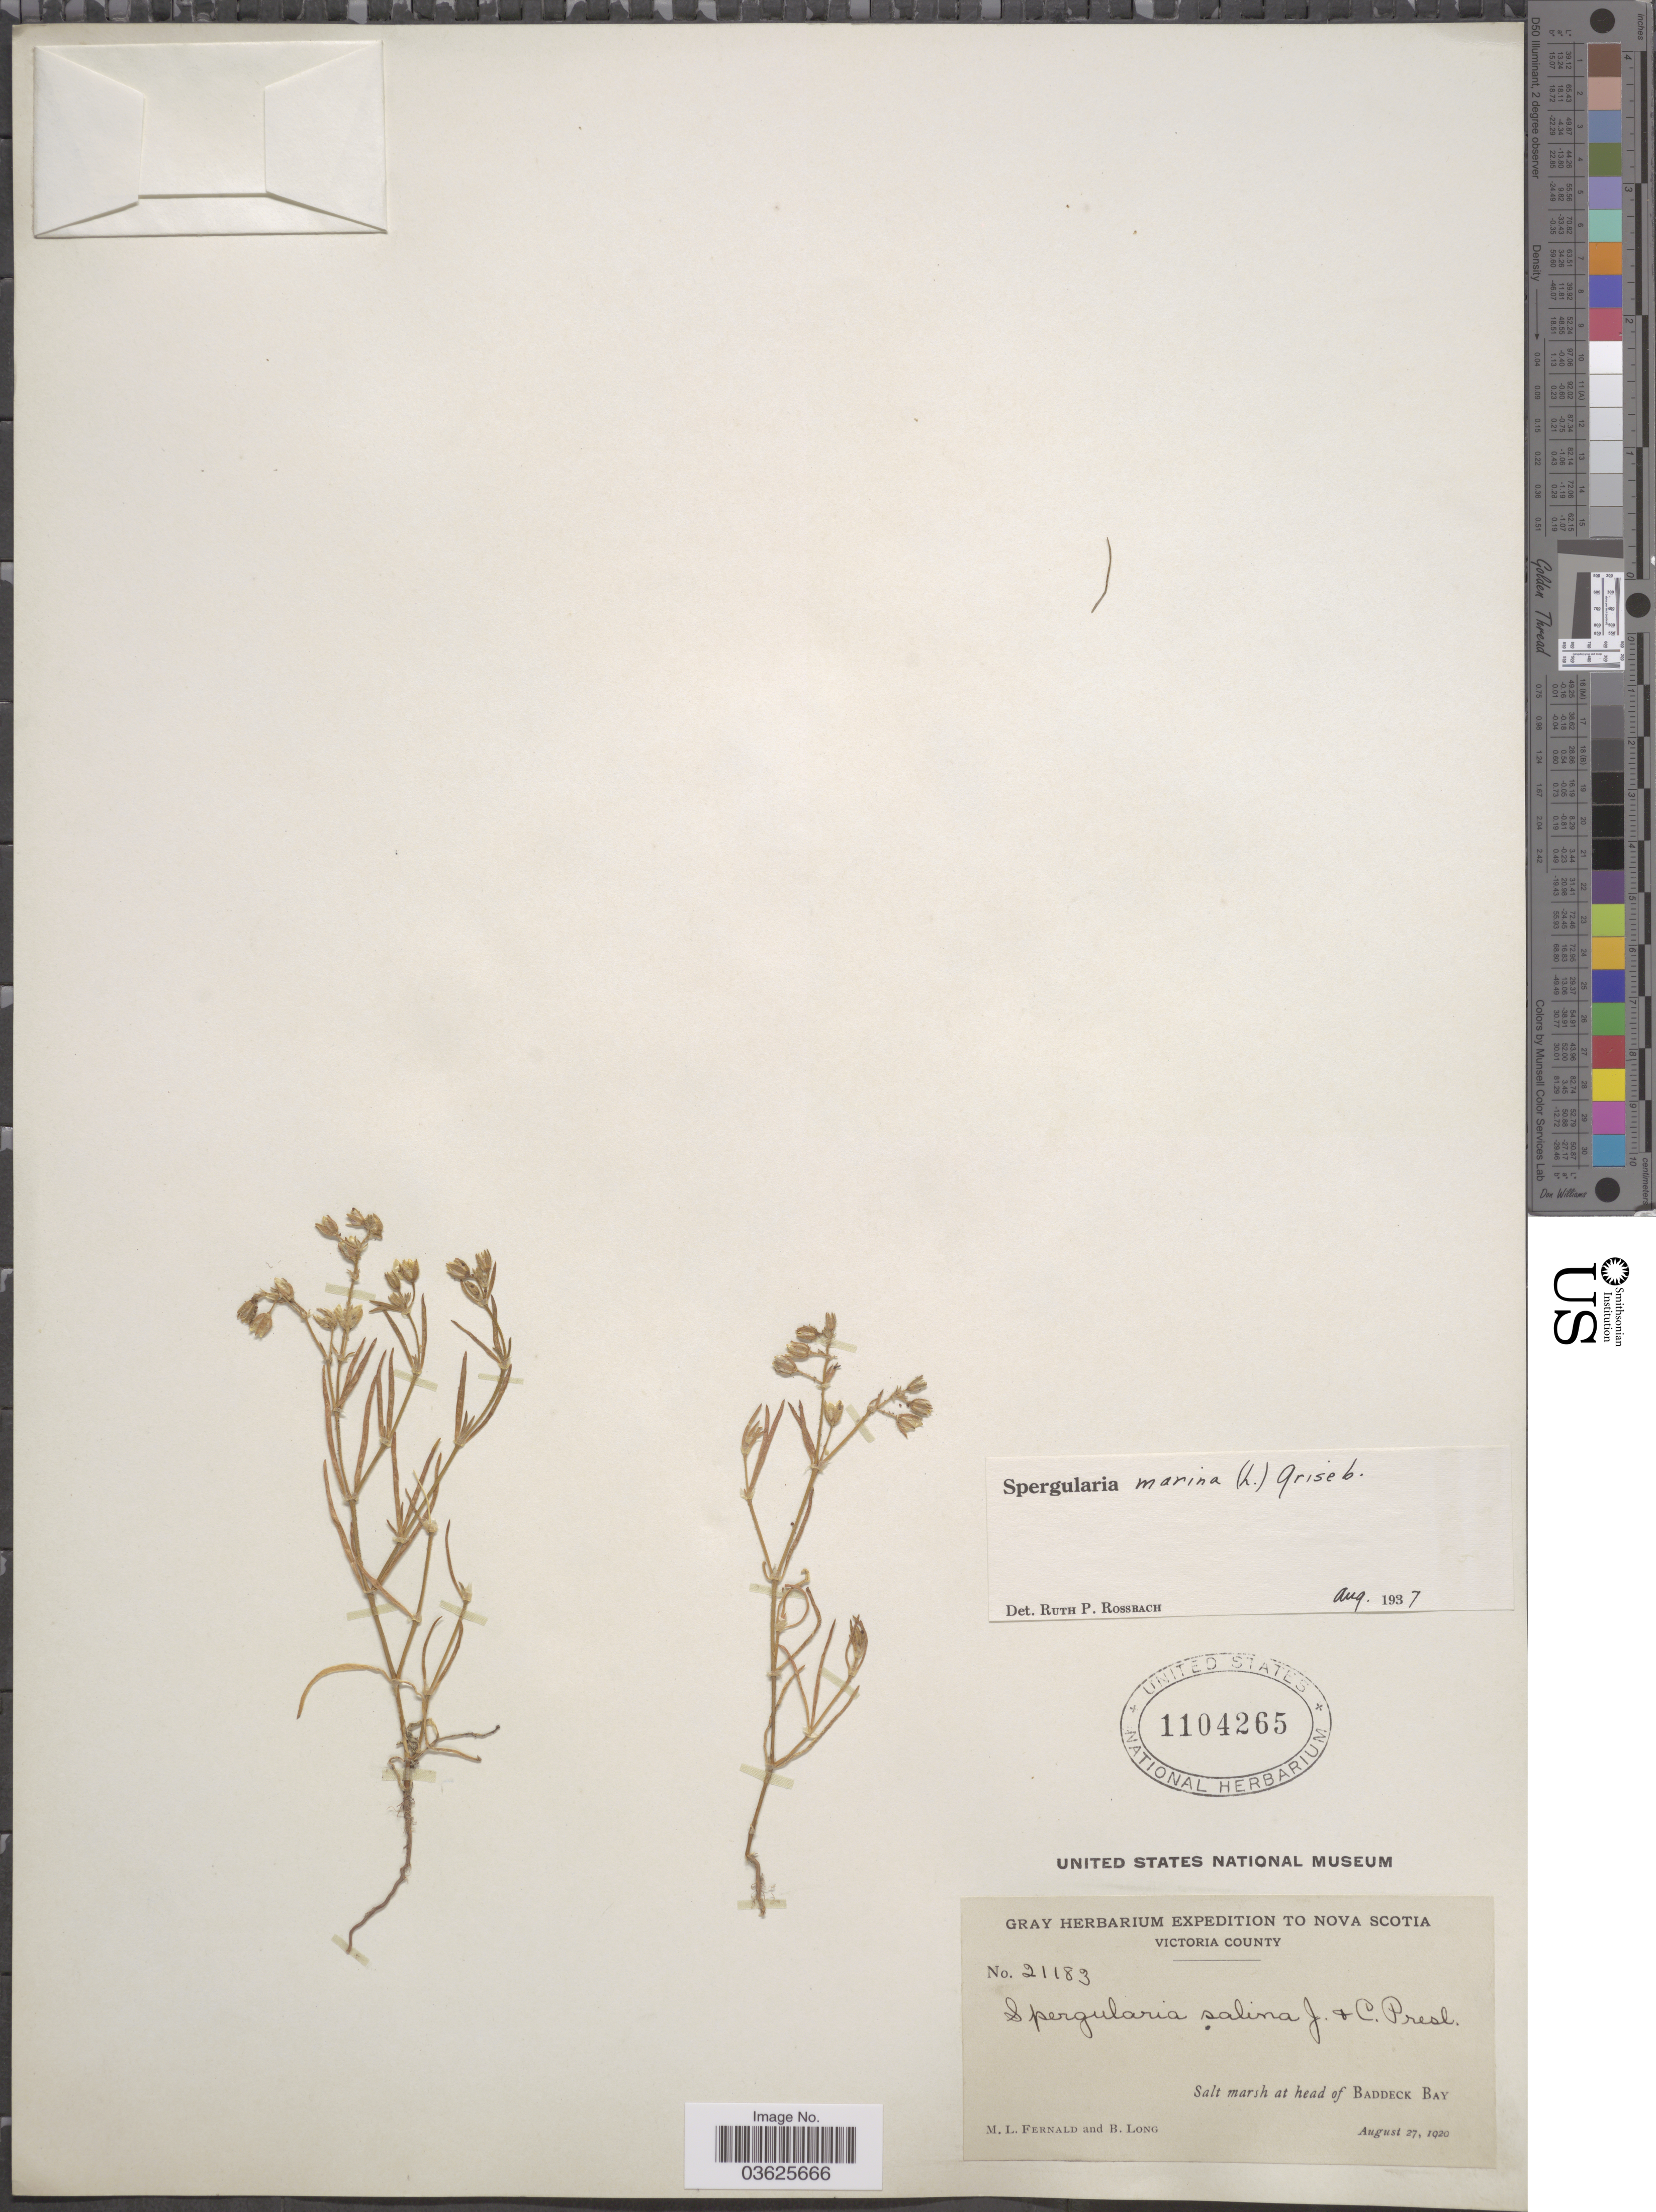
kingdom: Plantae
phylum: Tracheophyta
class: Magnoliopsida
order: Caryophyllales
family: Caryophyllaceae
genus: Spergularia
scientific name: Spergularia marina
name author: (L.) Griseb.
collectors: M. L. Fernald & B. Long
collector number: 21183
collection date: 1920-08-27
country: Canada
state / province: Nova Scotia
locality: Victoria County. Salt marsh at head of Baddeck Bay.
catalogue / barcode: US 1104265